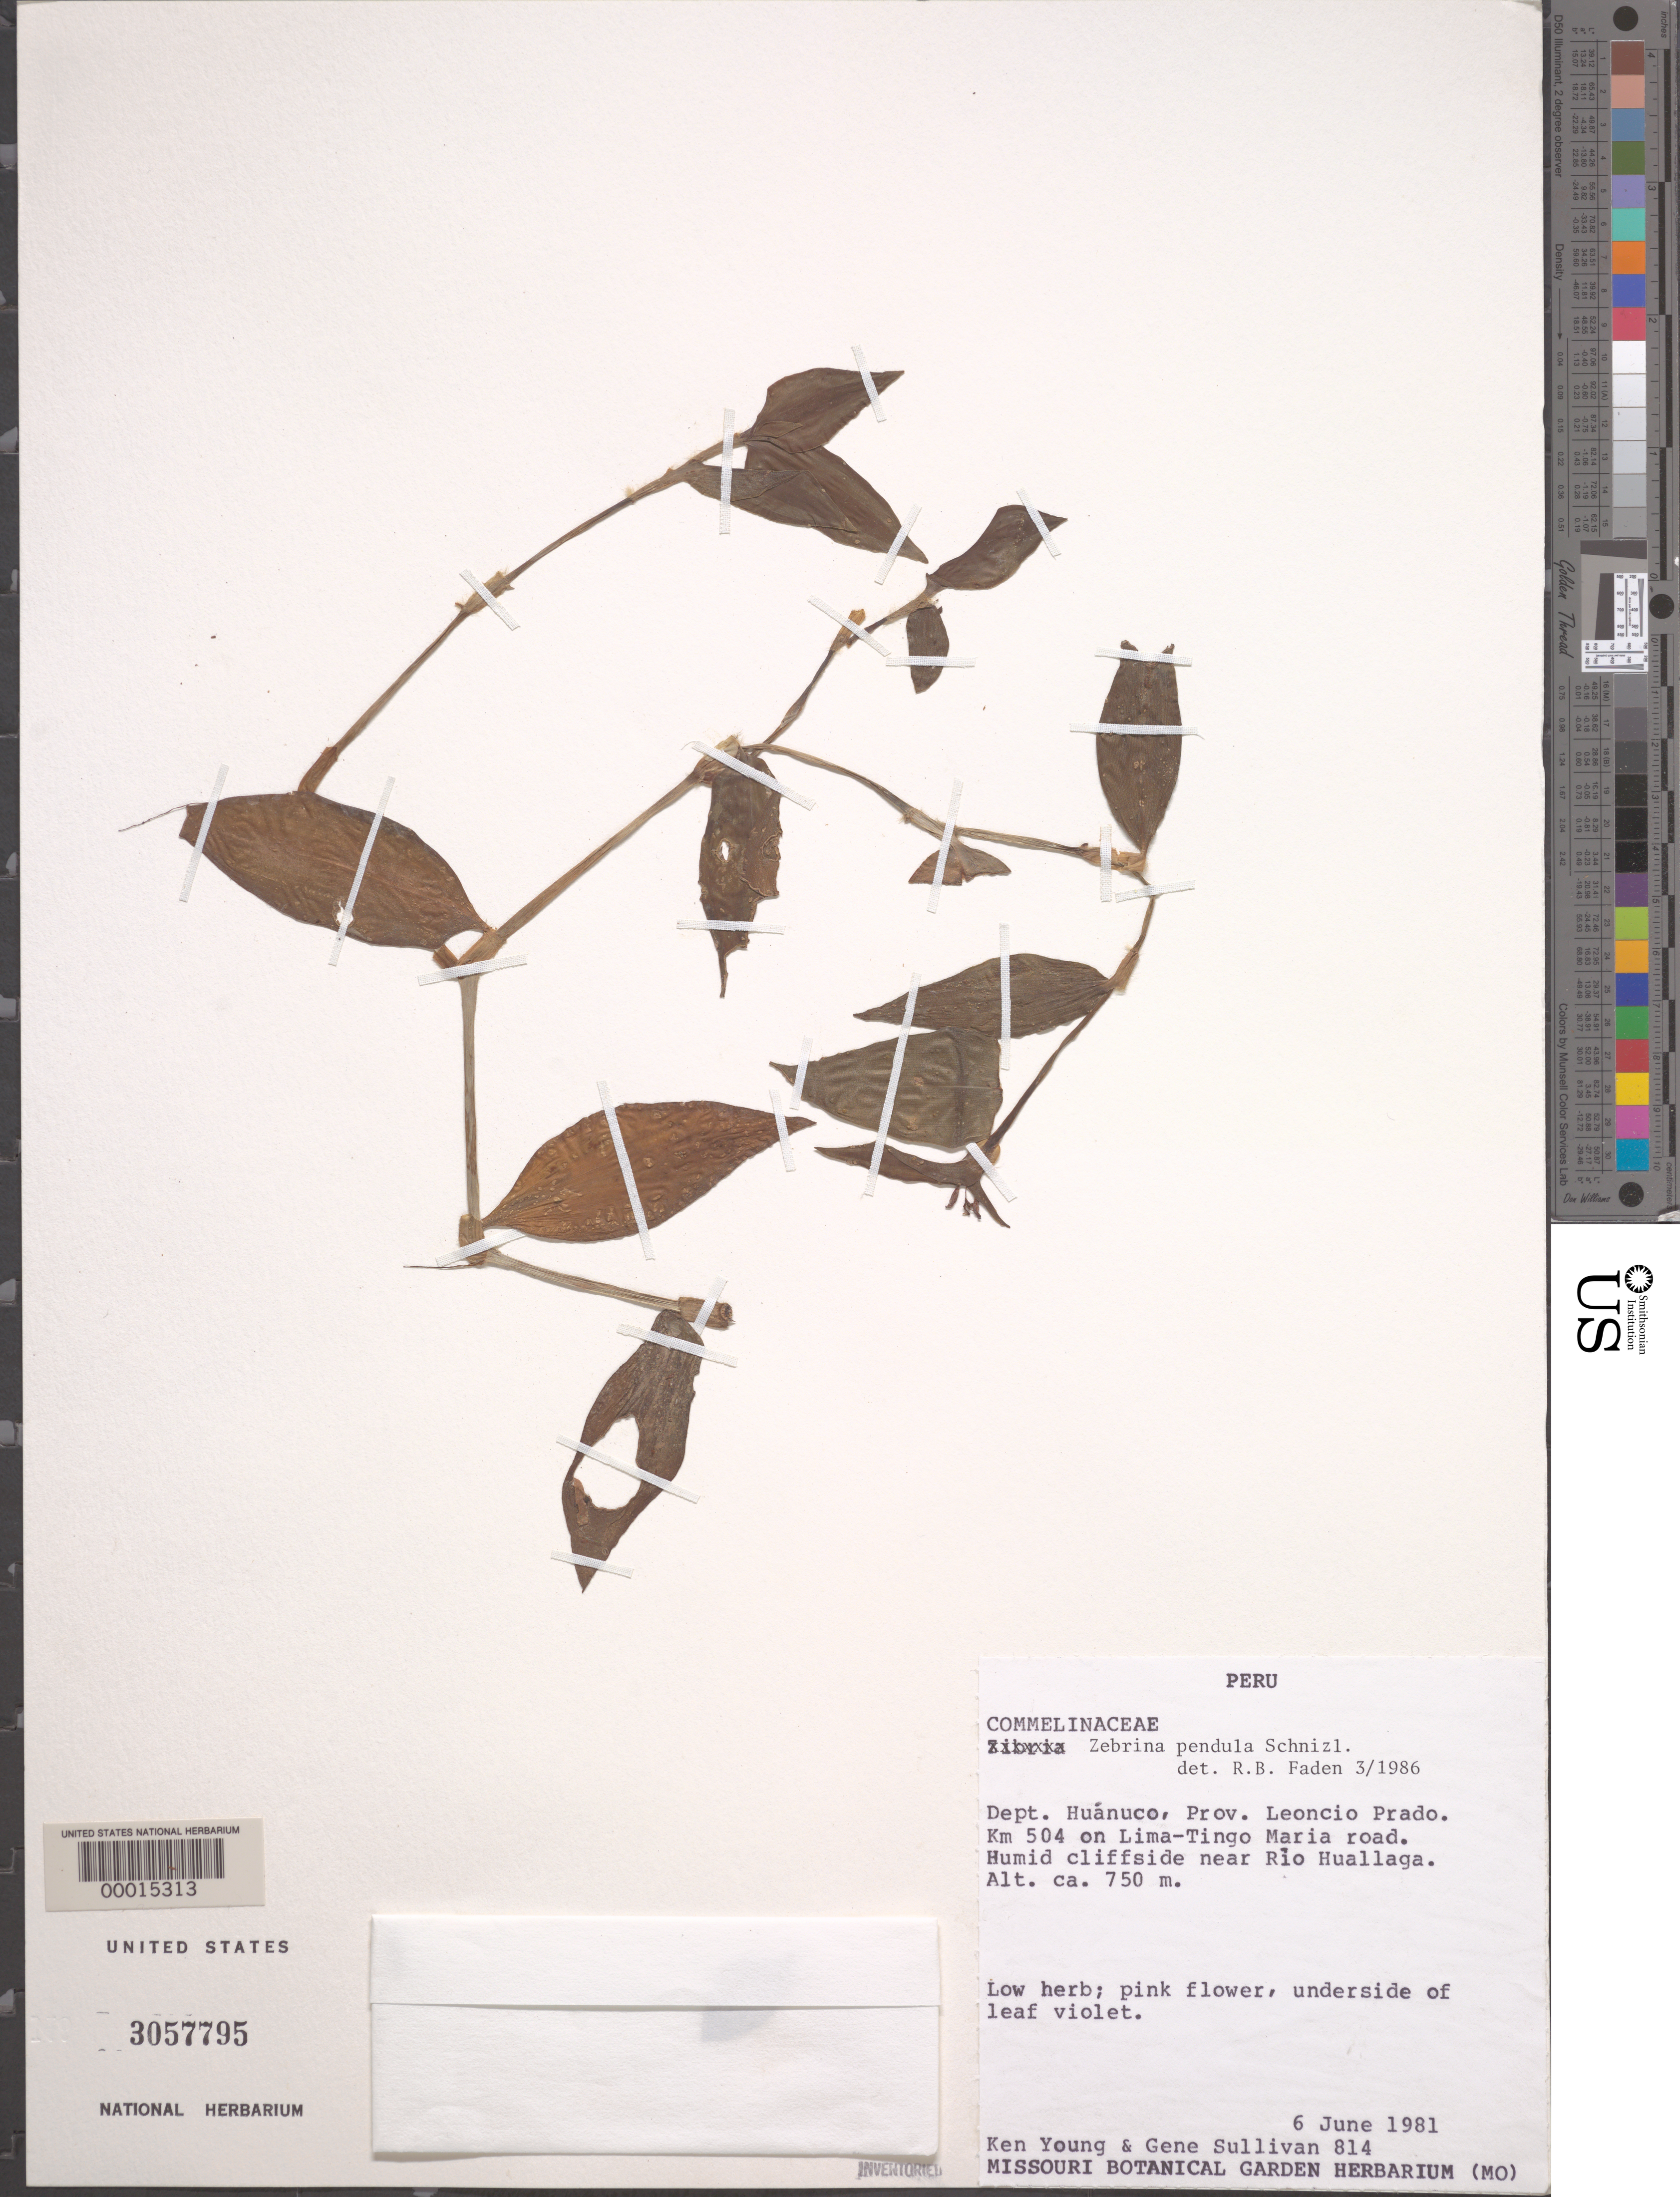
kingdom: Plantae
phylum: Tracheophyta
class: Liliopsida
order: Commelinales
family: Commelinaceae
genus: Tradescantia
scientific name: Tradescantia zebrina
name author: Bosse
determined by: Faden, Robert B., (US), Smithsonian Institution - National Museum of Natural History (UNITED STATES)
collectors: K. Young & G. Sullivan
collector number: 814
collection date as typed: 06 Jan 1981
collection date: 1981-01-06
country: Peru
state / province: Huánuco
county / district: Leoncio Prado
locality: Km 504 on Lima-Tingo María Road, near Río Huallaga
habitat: Humid cliffside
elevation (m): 750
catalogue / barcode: US 3057795